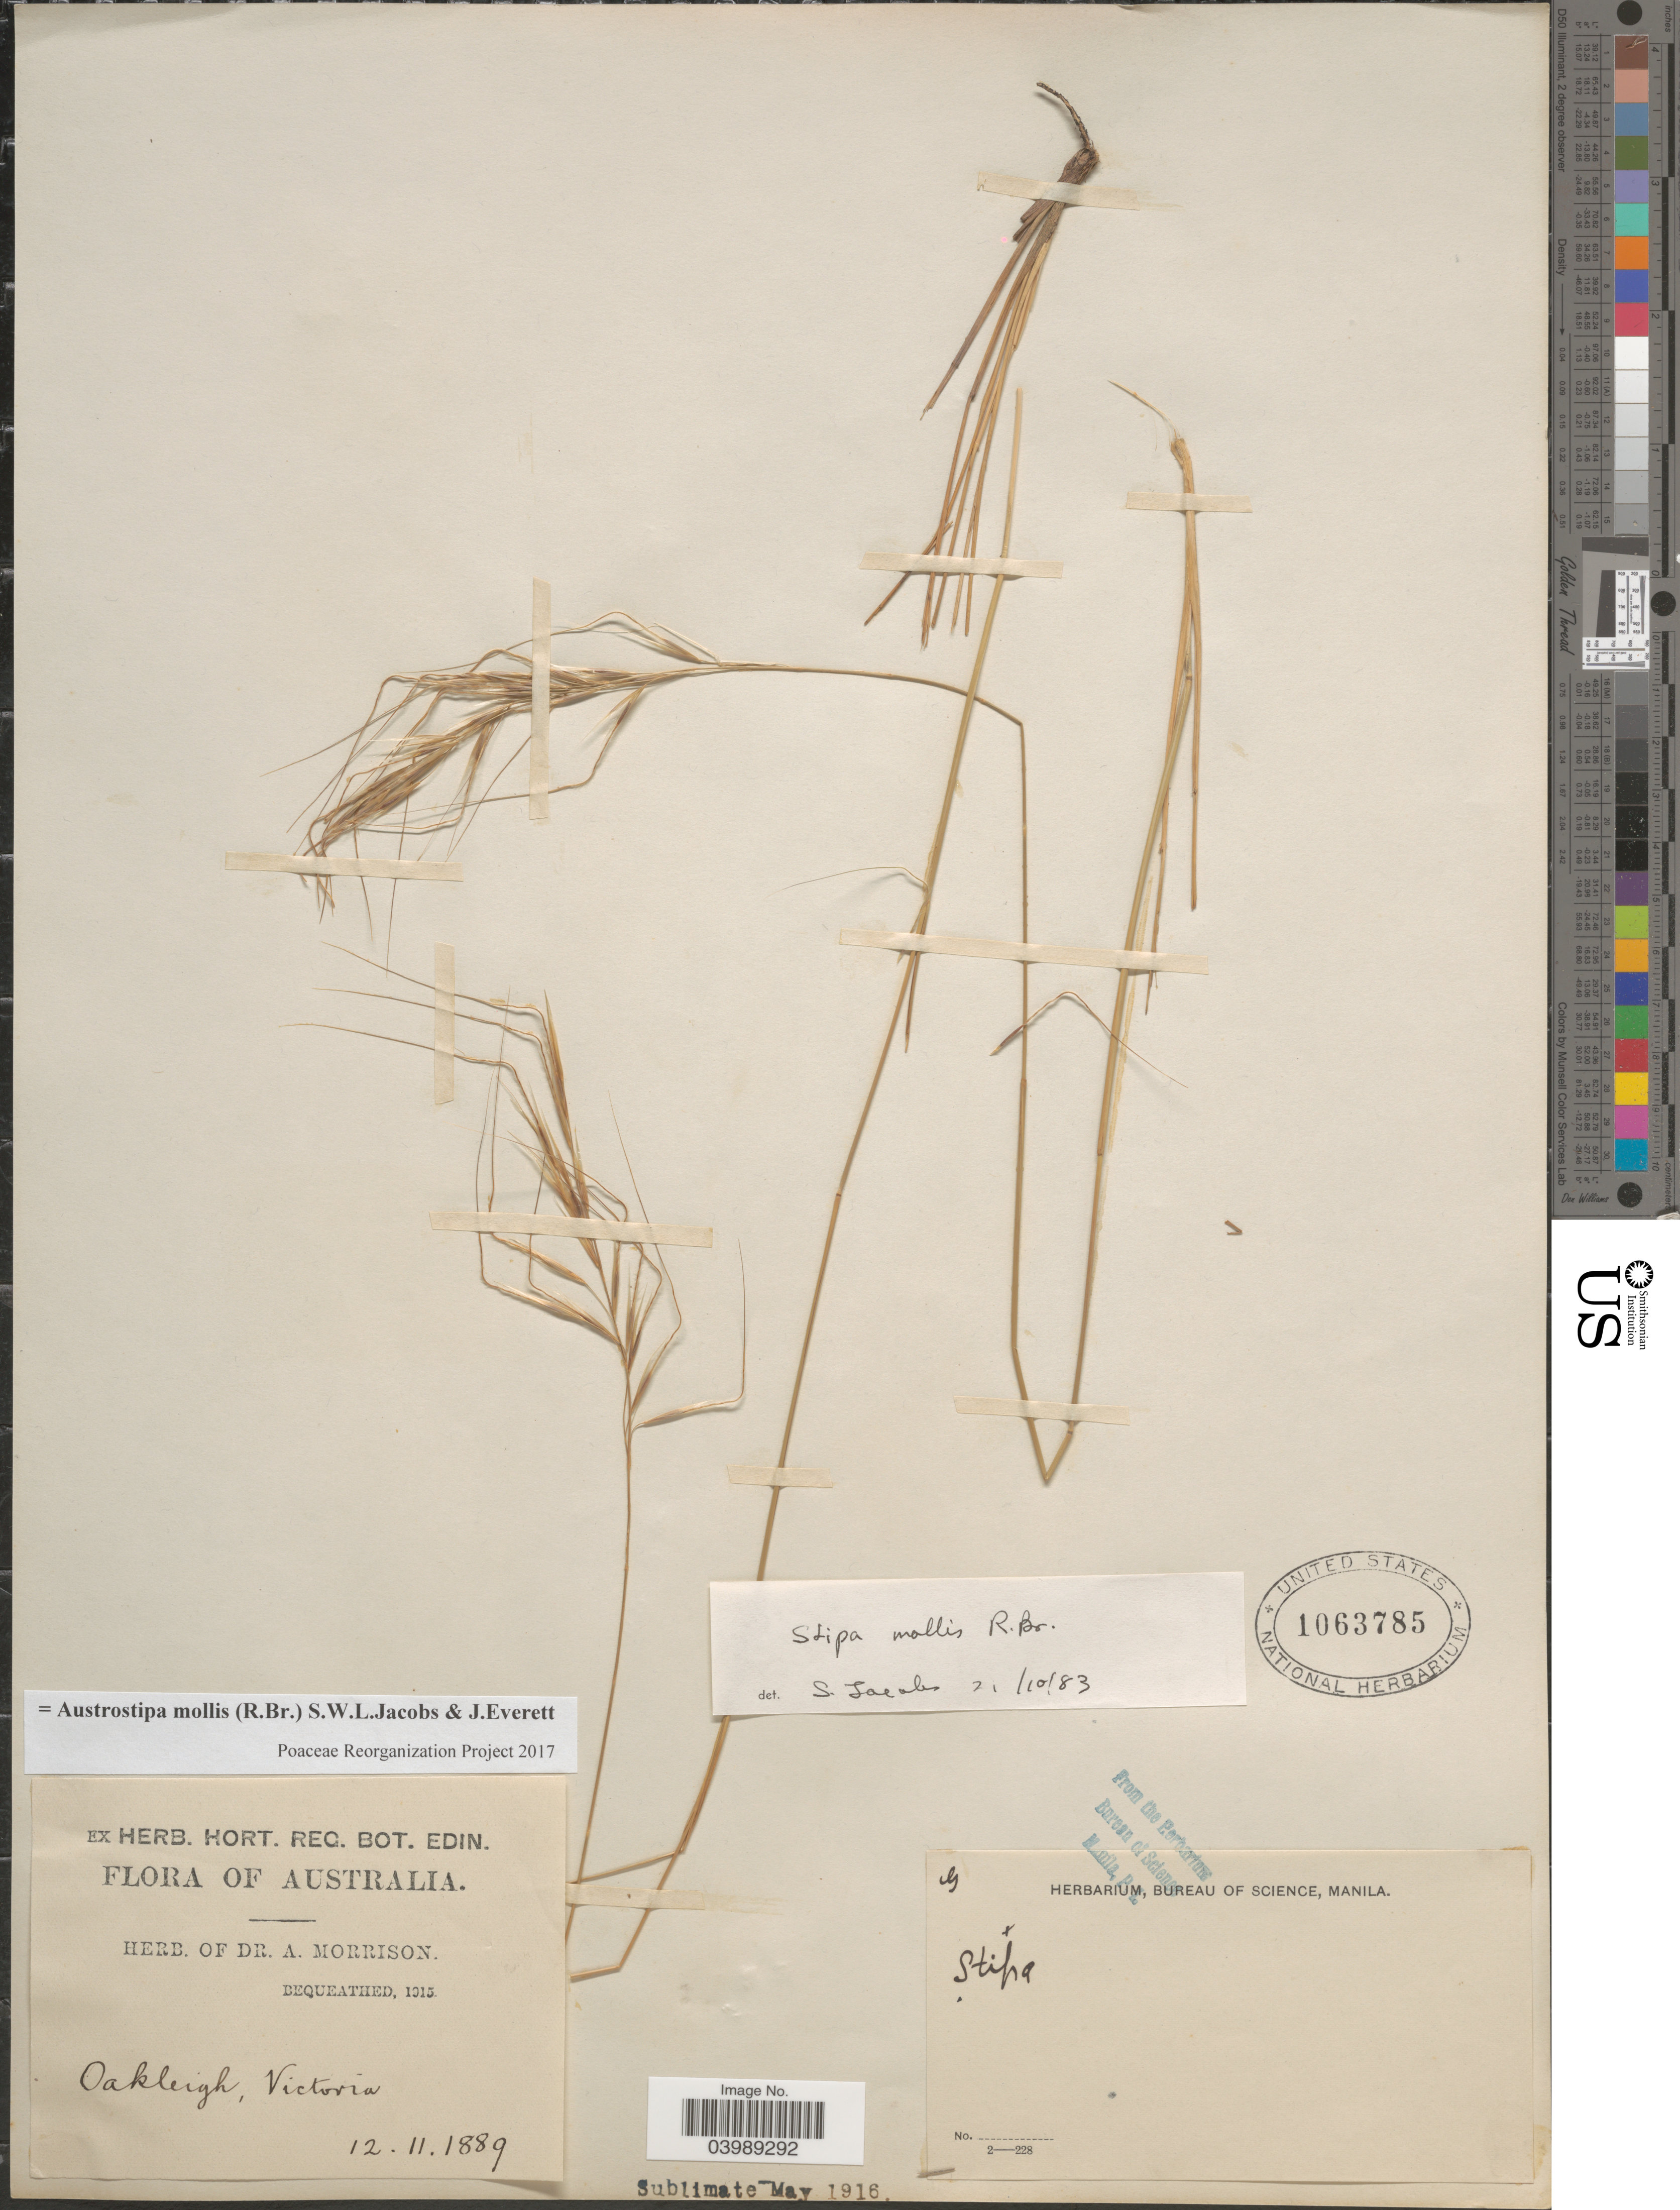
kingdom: Plantae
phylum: Tracheophyta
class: Liliopsida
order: Poales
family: Poaceae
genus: Austrostipa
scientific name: Austrostipa mollis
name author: (R. Br.) S.W.L. Jacobs & J. Everett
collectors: ex herb. Dr. A. Morrison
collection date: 1889-11-12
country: Australia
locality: Oakleigh, Victoria.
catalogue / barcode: US 1063785